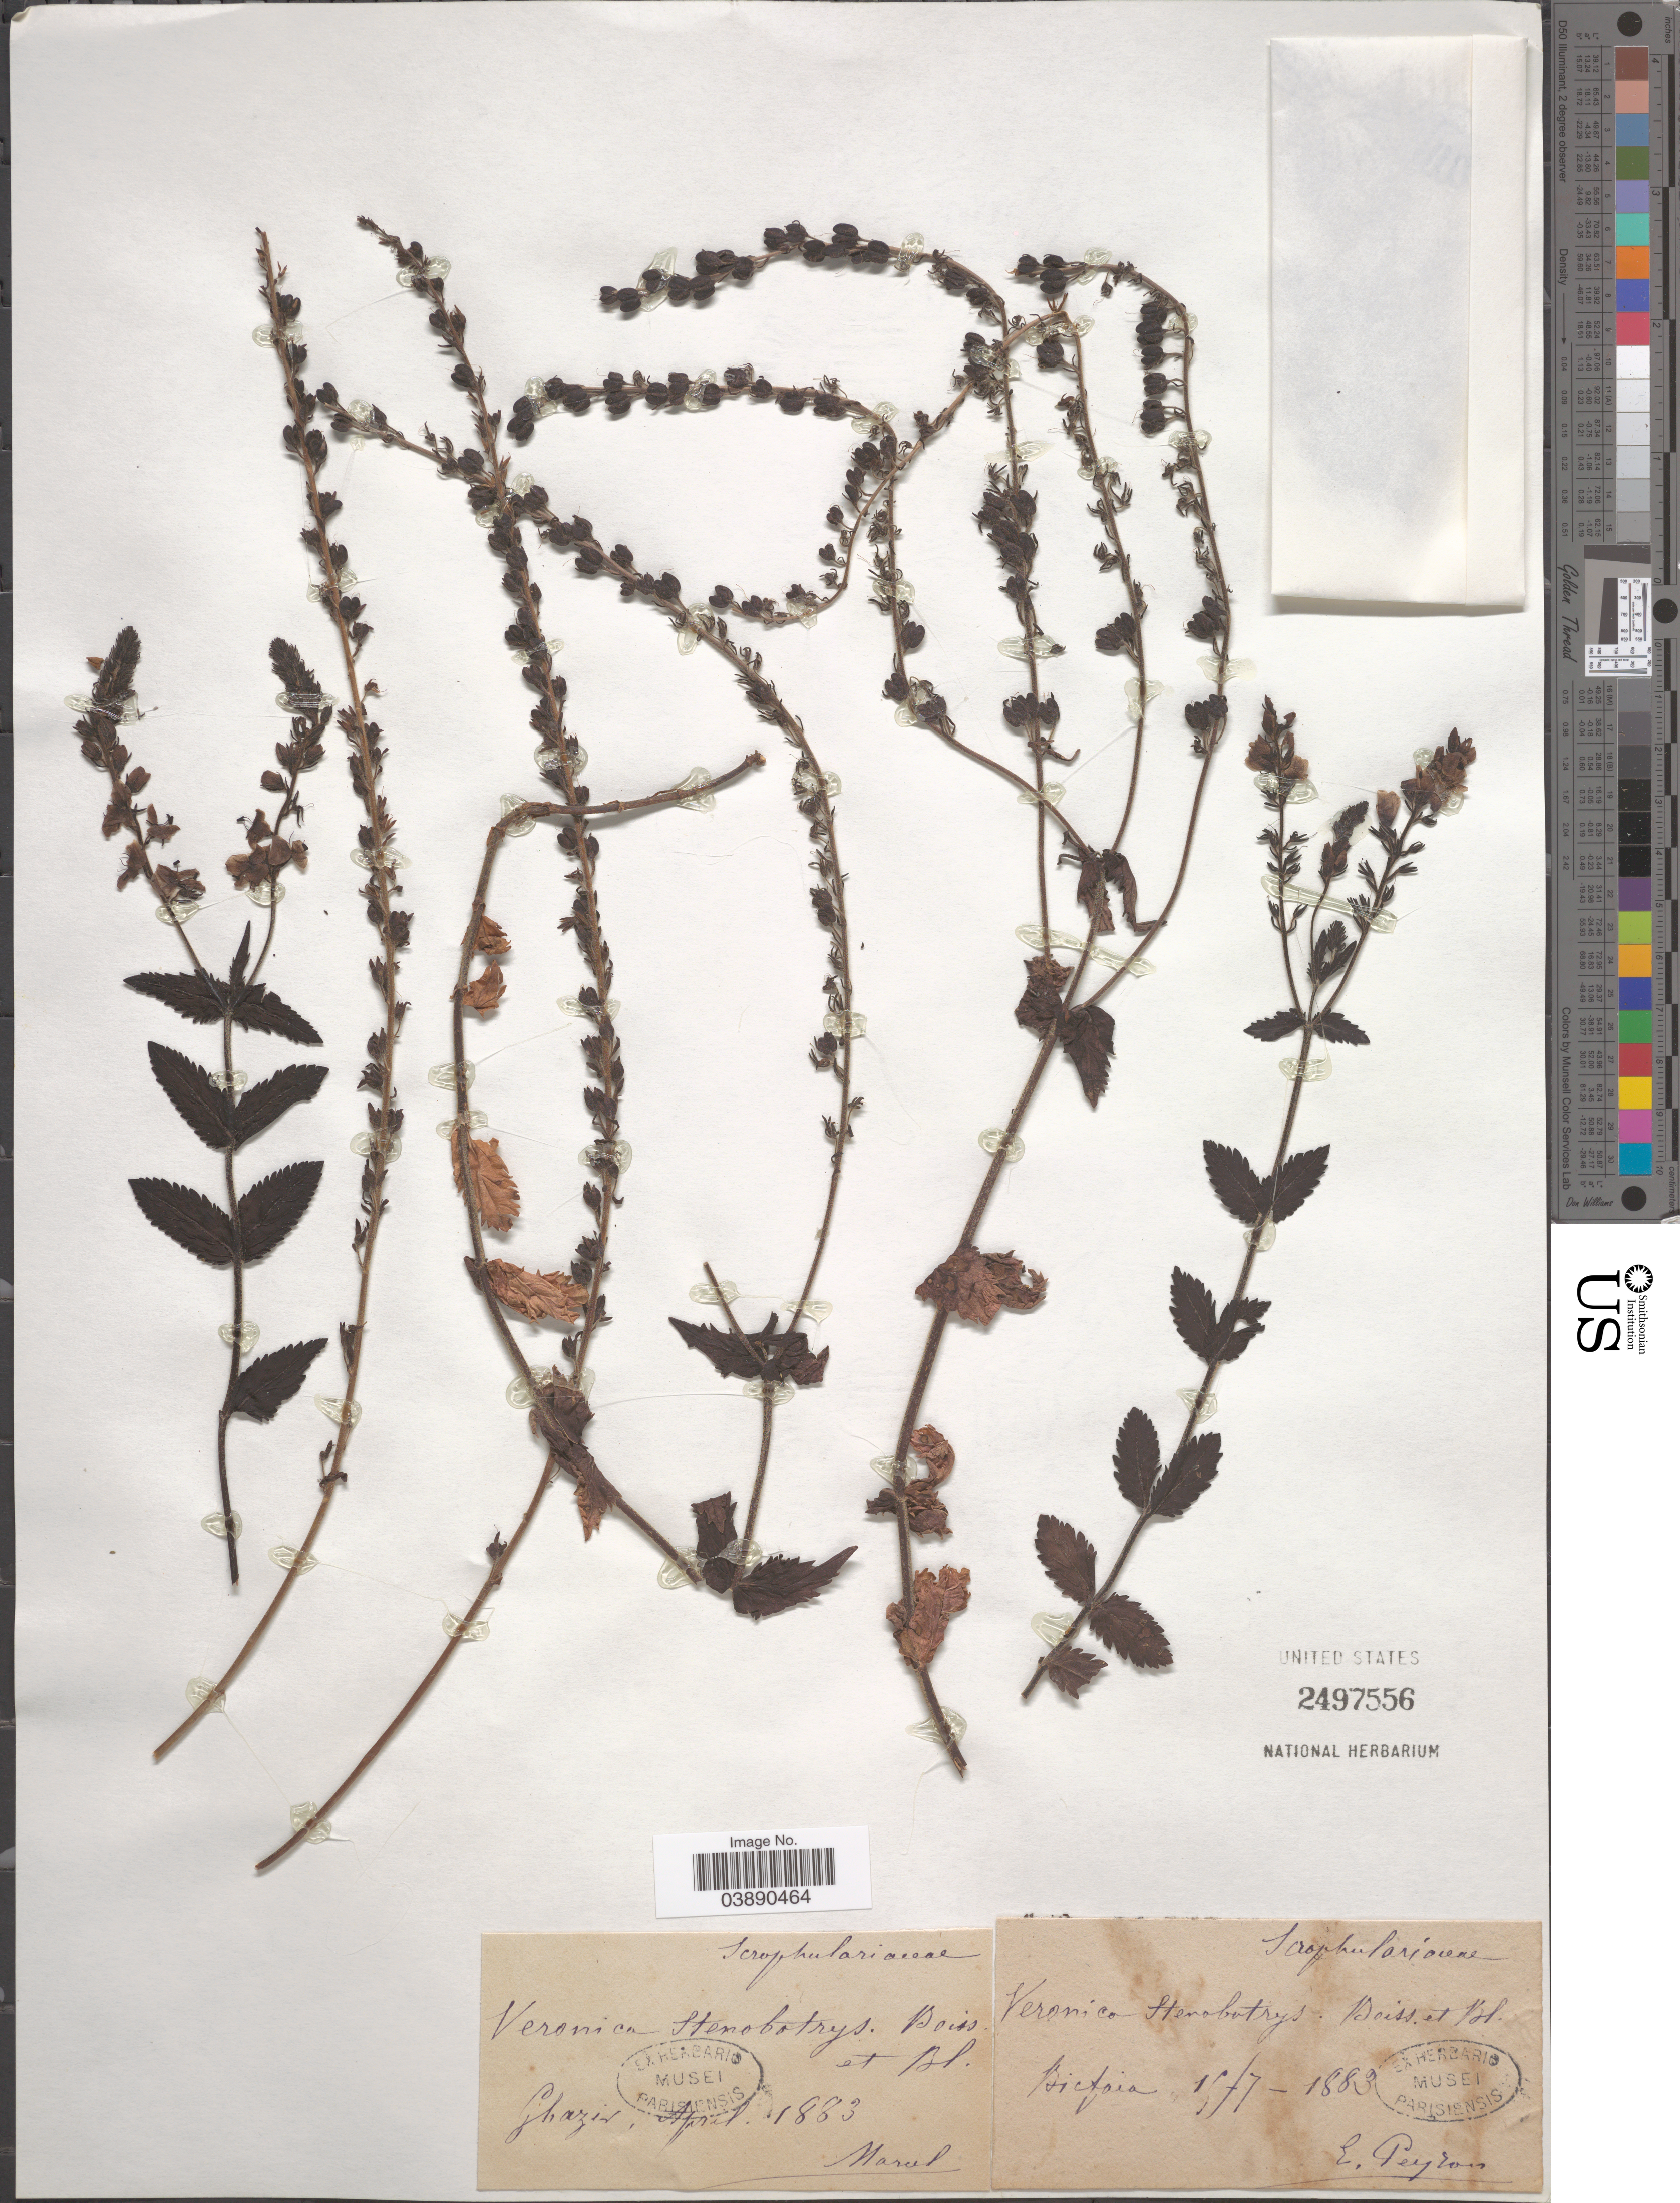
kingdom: Plantae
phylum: Tracheophyta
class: Magnoliopsida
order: Lamiales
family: Plantaginaceae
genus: Veronica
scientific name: Veronica stenobotrys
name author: Boiss. & C.I. Blanche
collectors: Marcel & E. Peyron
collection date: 1883-04/1883-07-19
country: Lebanon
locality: Ghazir. Bicfaia.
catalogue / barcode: US 2497556